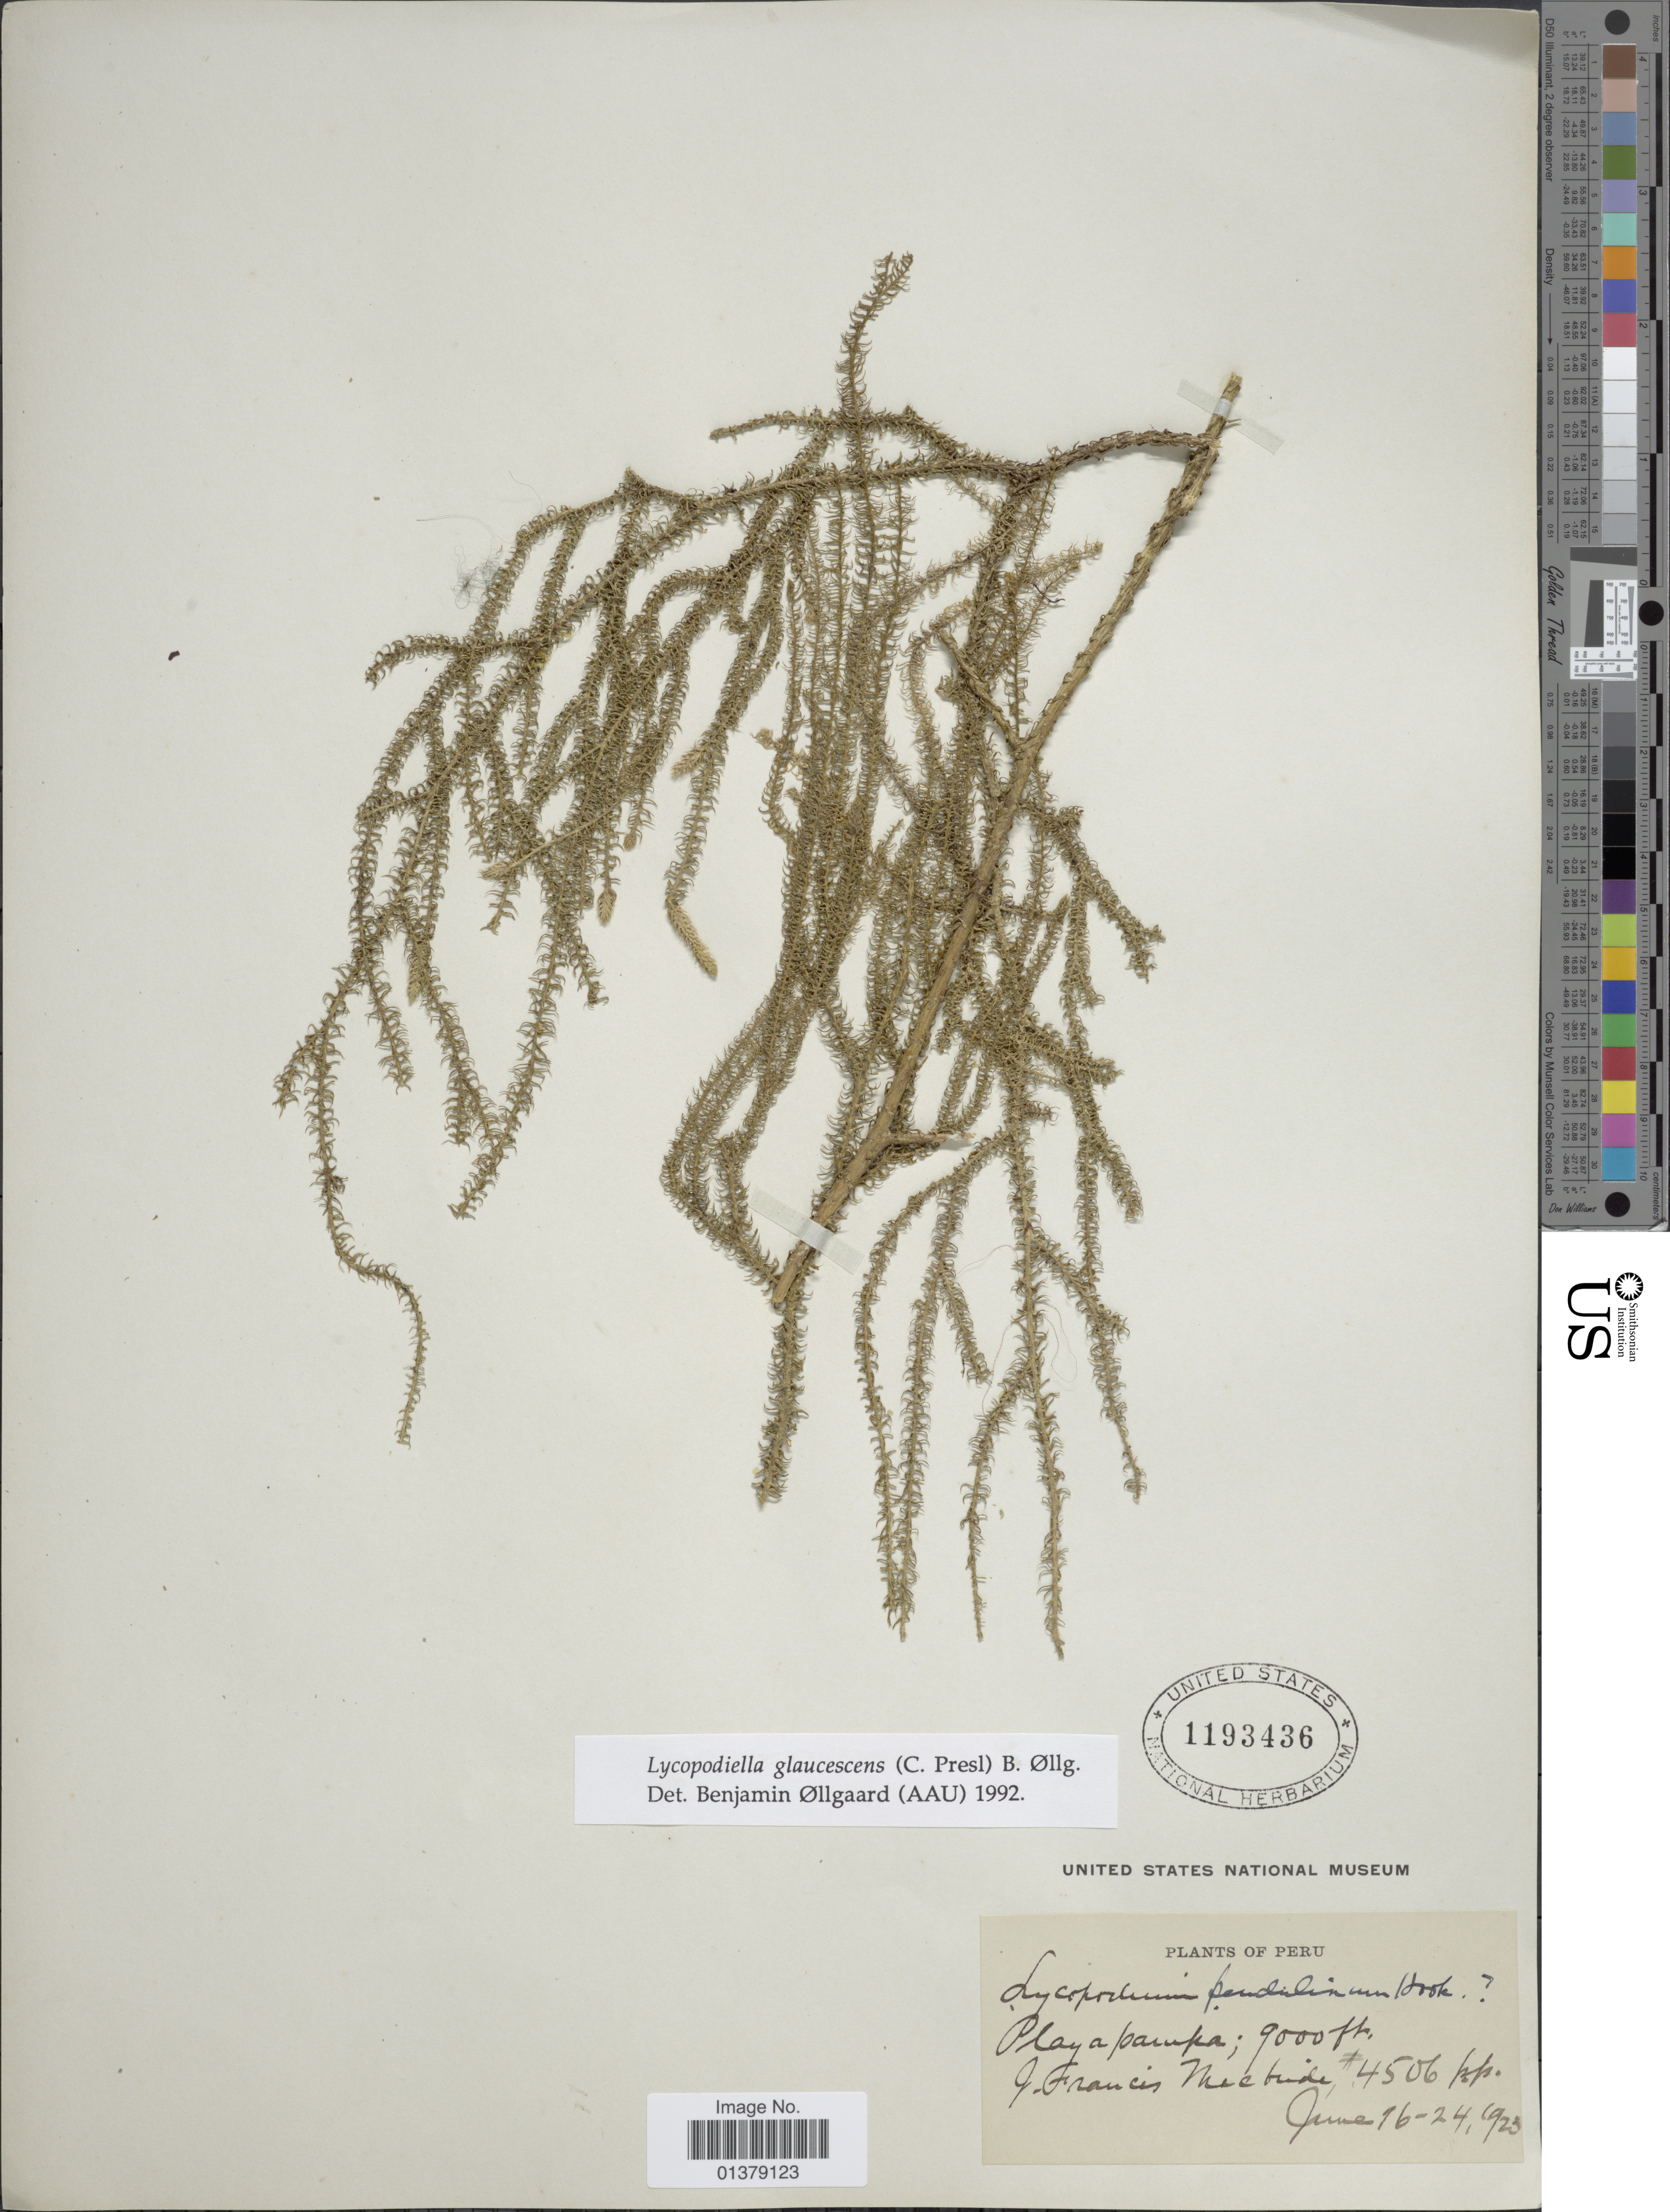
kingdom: Plantae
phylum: Tracheophyta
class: Lycopodiopsida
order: Lycopodiales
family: Lycopodiaceae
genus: Palhinhaea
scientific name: Palhinhaea glaucescens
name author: (C. Presl) Holub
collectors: J. Mactude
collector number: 4506Bp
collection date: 1923-06-16/1923-06-24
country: Peru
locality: Playapampa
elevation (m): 2743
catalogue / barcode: US 1193436